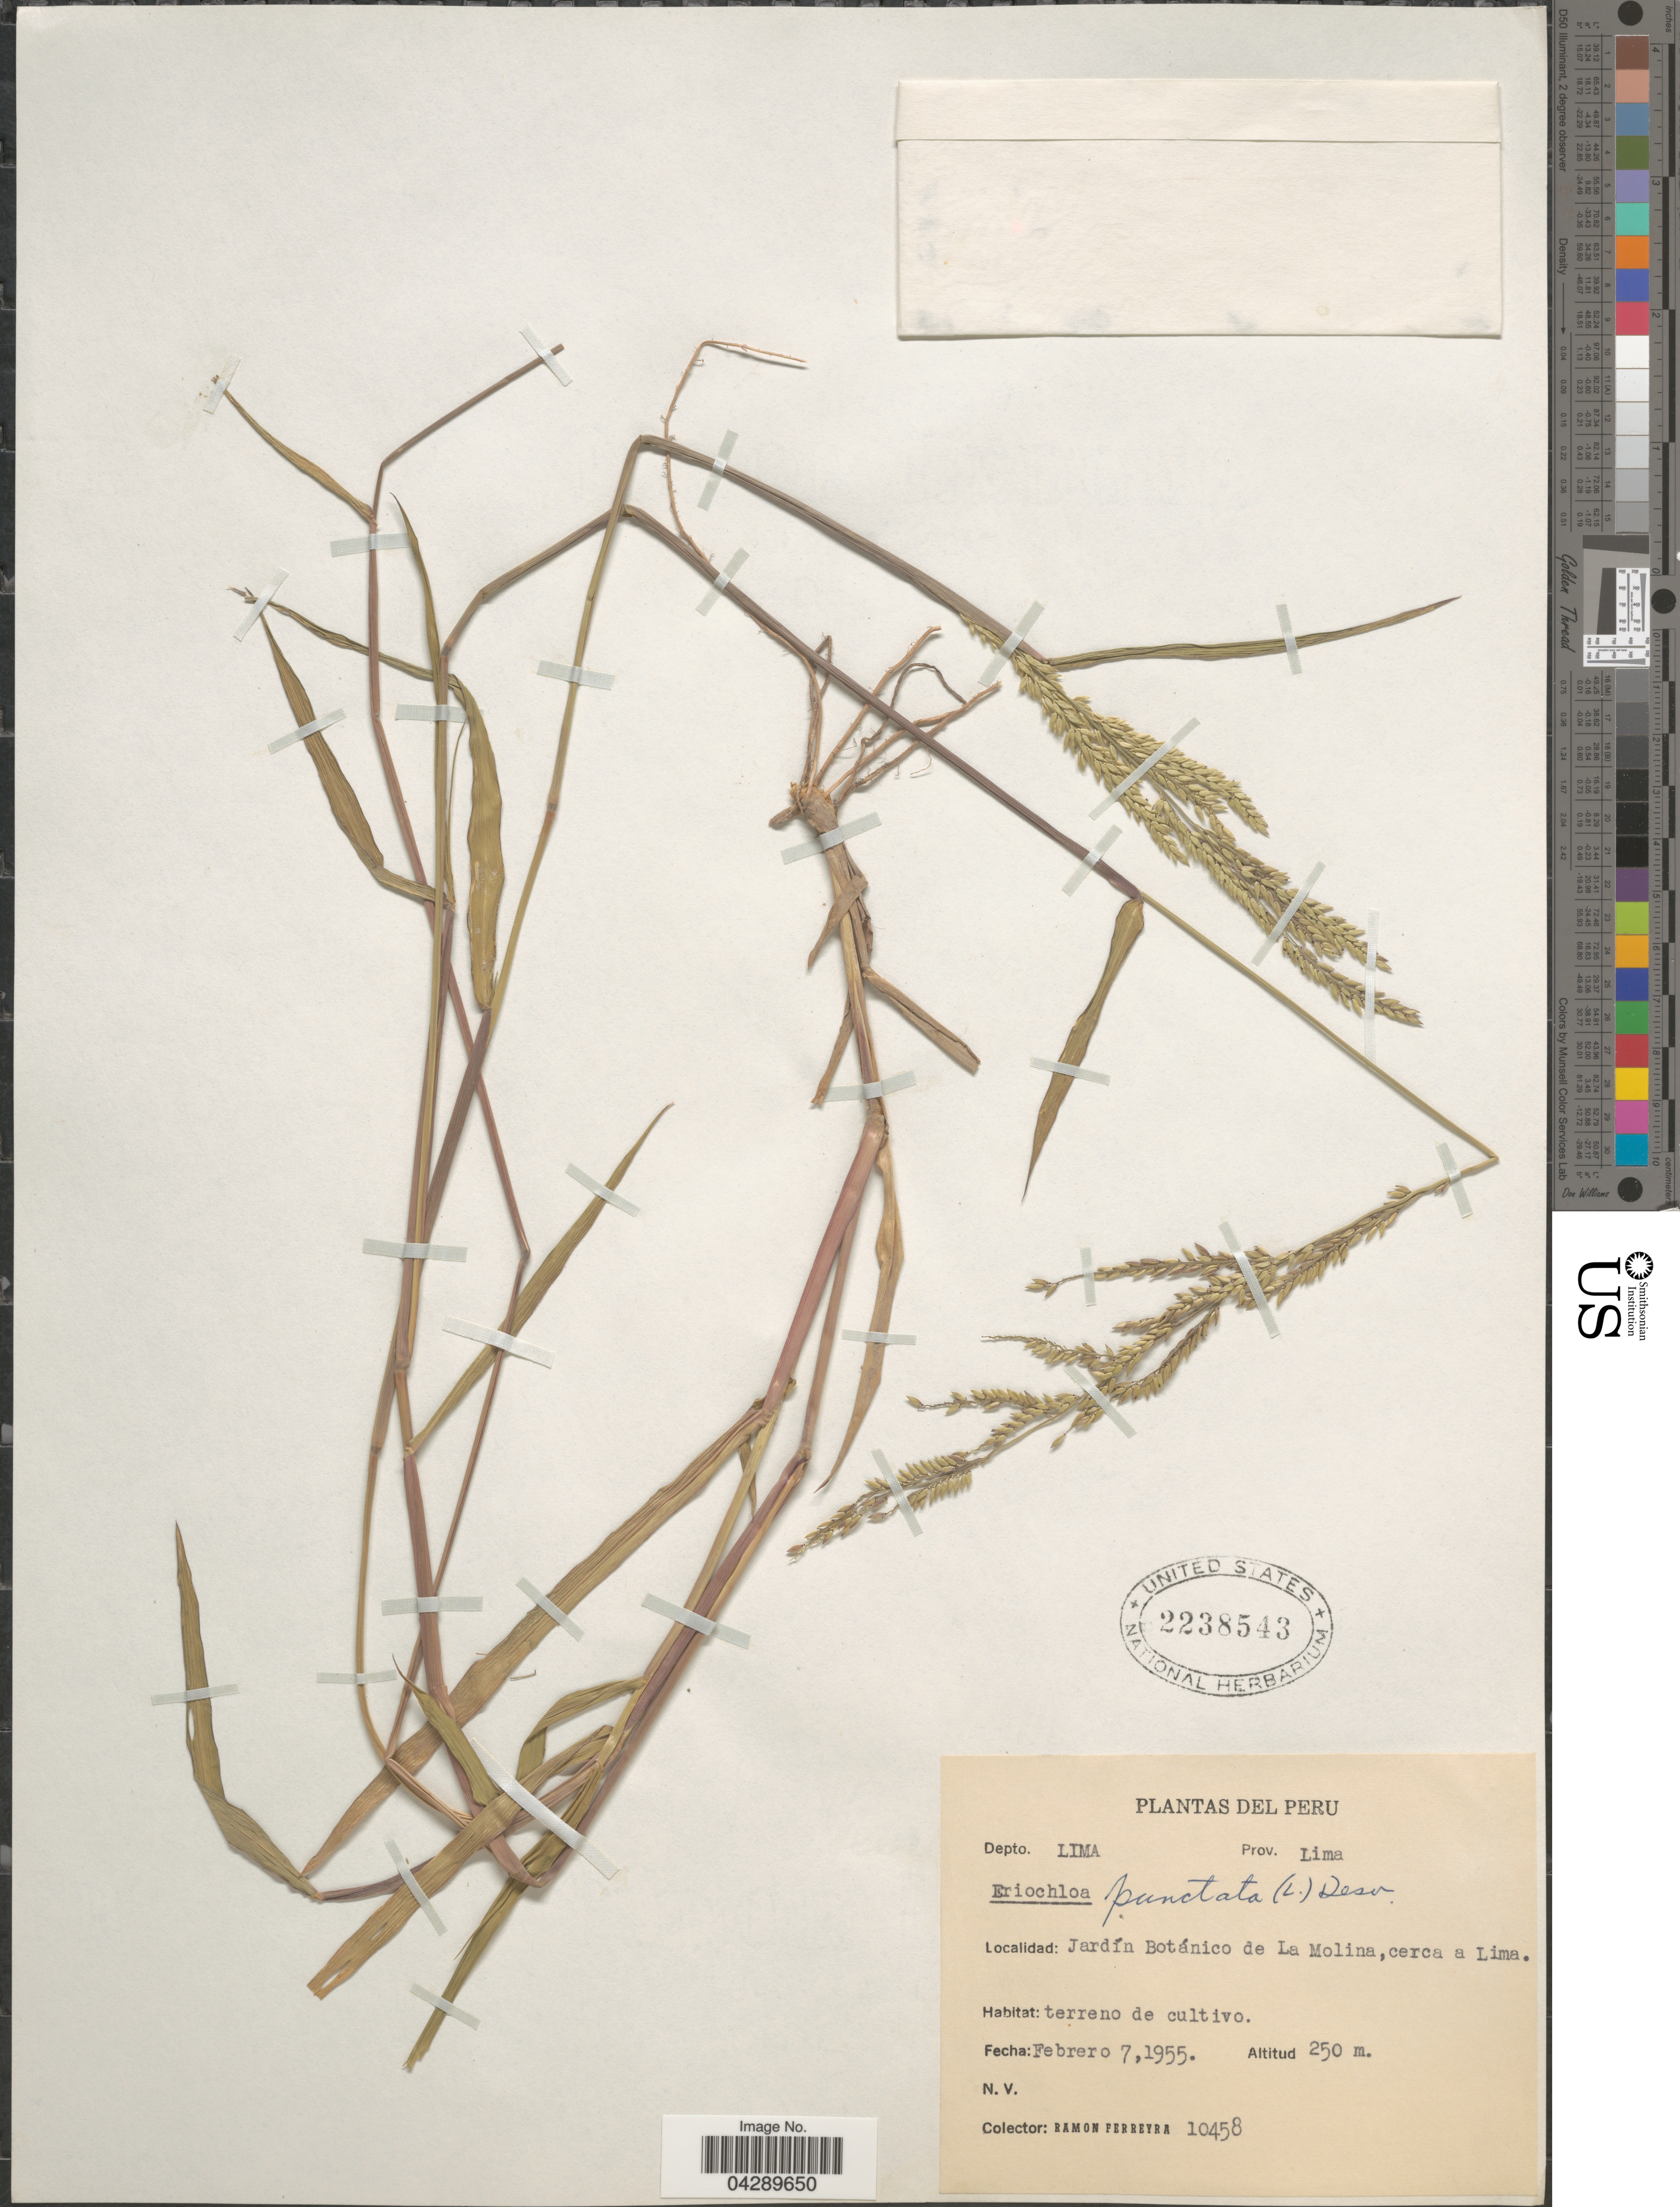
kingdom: Plantae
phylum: Tracheophyta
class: Liliopsida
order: Poales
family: Poaceae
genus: Eriochloa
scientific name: Eriochloa punctata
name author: (L.) Desv. ex Ham.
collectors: R. A. Ferreyra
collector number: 10458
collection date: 1955-02-07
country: Peru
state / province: Lima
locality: Depto. Lima. Jardín Botánico de La Molina,cerca a Lima.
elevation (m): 250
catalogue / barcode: US 2238543